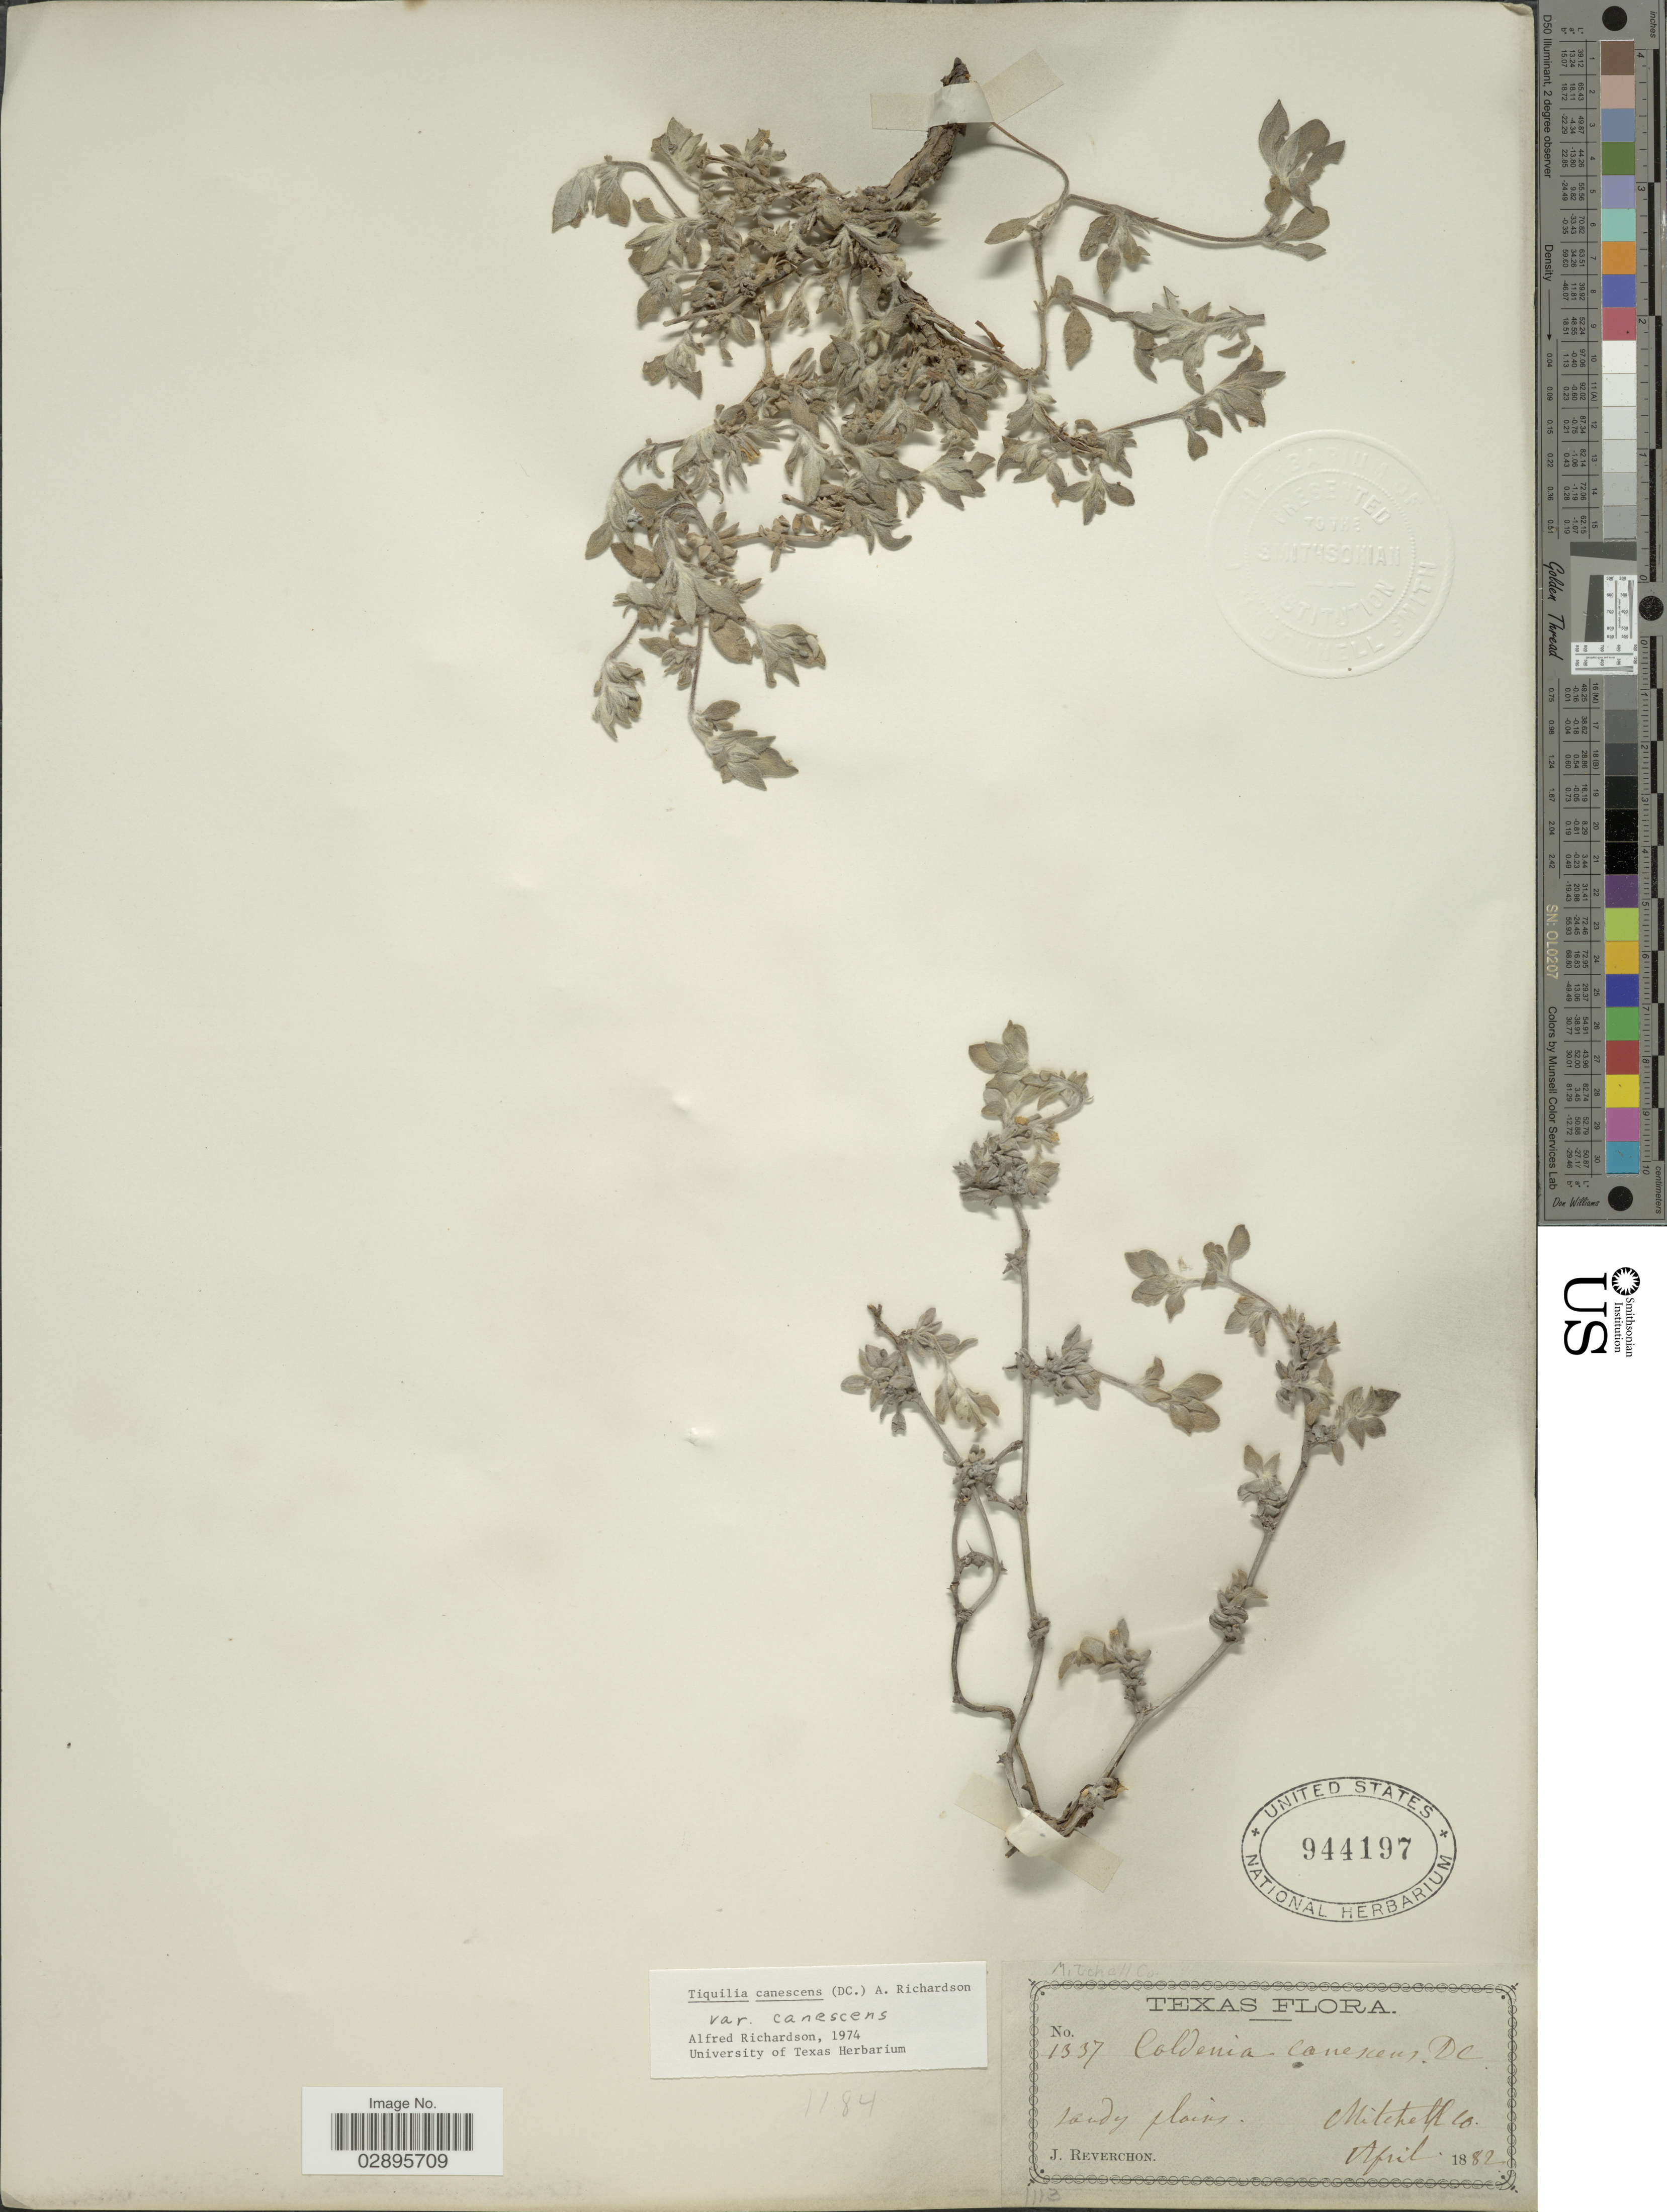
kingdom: Plantae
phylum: Tracheophyta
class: Magnoliopsida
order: Boraginales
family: Ehretiaceae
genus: Tiquilia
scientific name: Tiquilia canescens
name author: (DC.) A.T. Richardson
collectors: J. Reverchon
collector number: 1337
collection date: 1882-04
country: United States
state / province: Texas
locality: Mitchell Co.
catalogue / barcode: US 944197